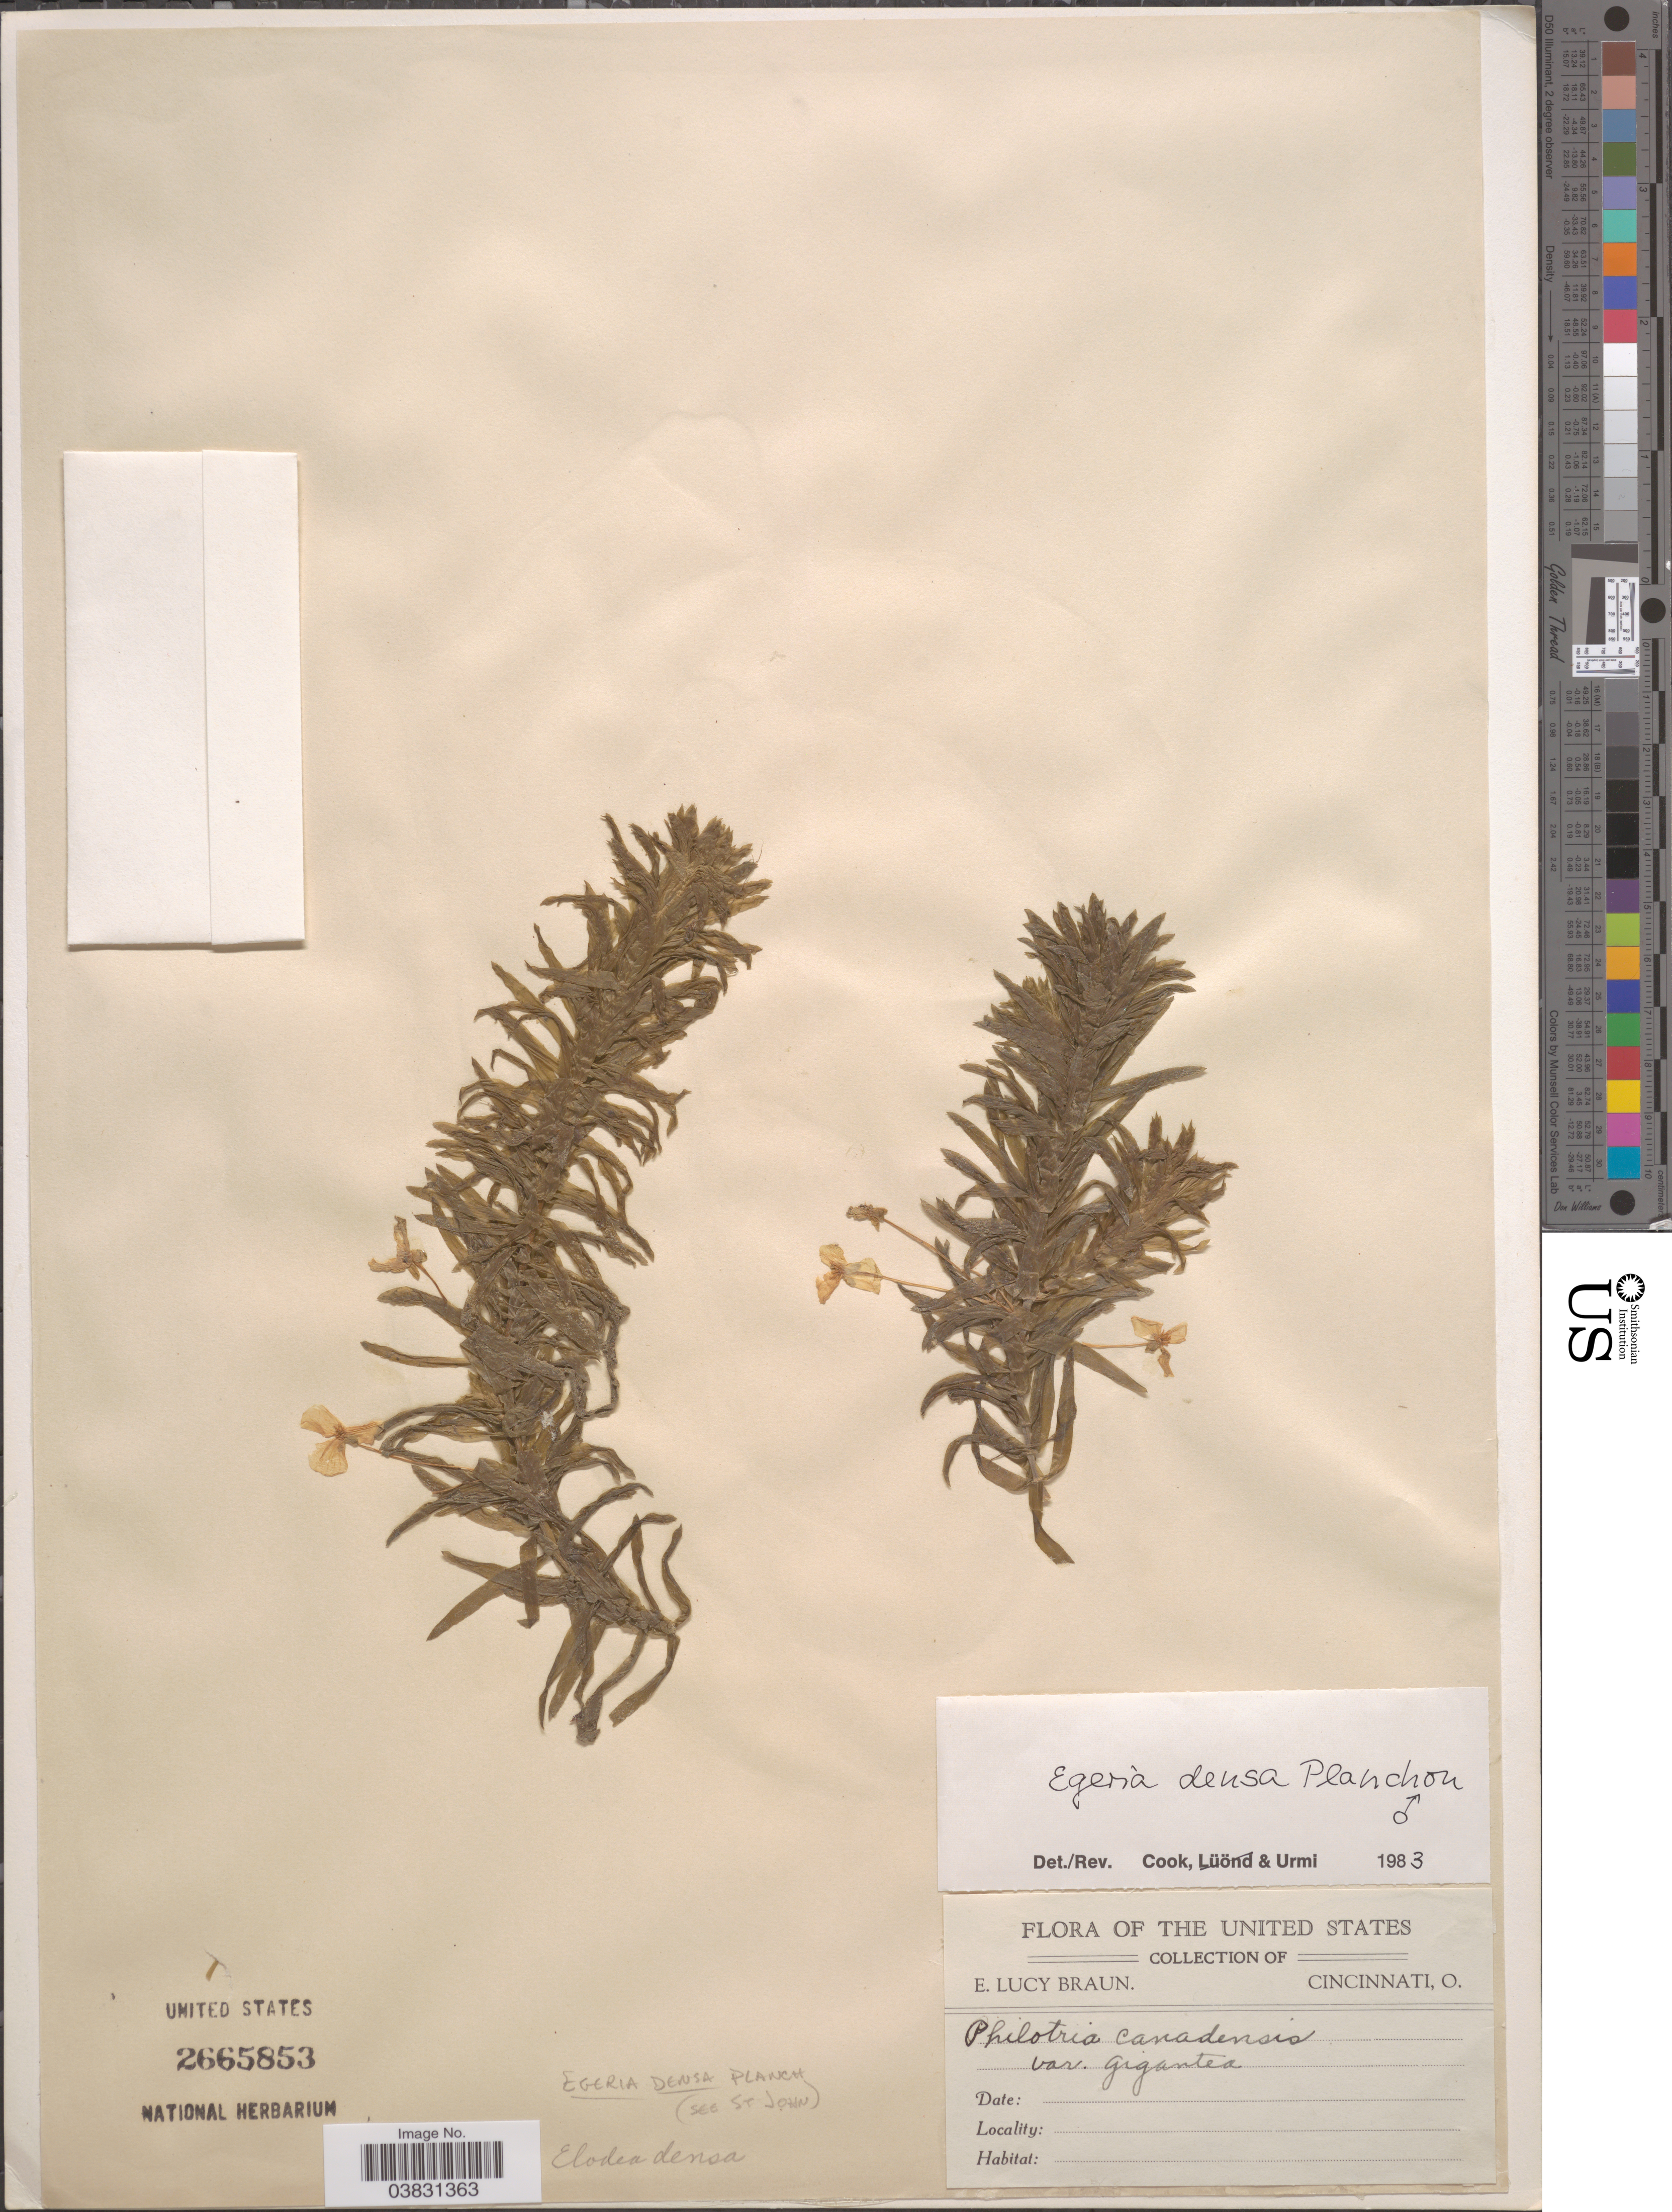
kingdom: Plantae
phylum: Tracheophyta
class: Liliopsida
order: Alismatales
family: Hydrocharitaceae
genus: Egeria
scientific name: Egeria densa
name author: Planch.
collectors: E. L. Braun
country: United States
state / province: Ohio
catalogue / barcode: US 2665853